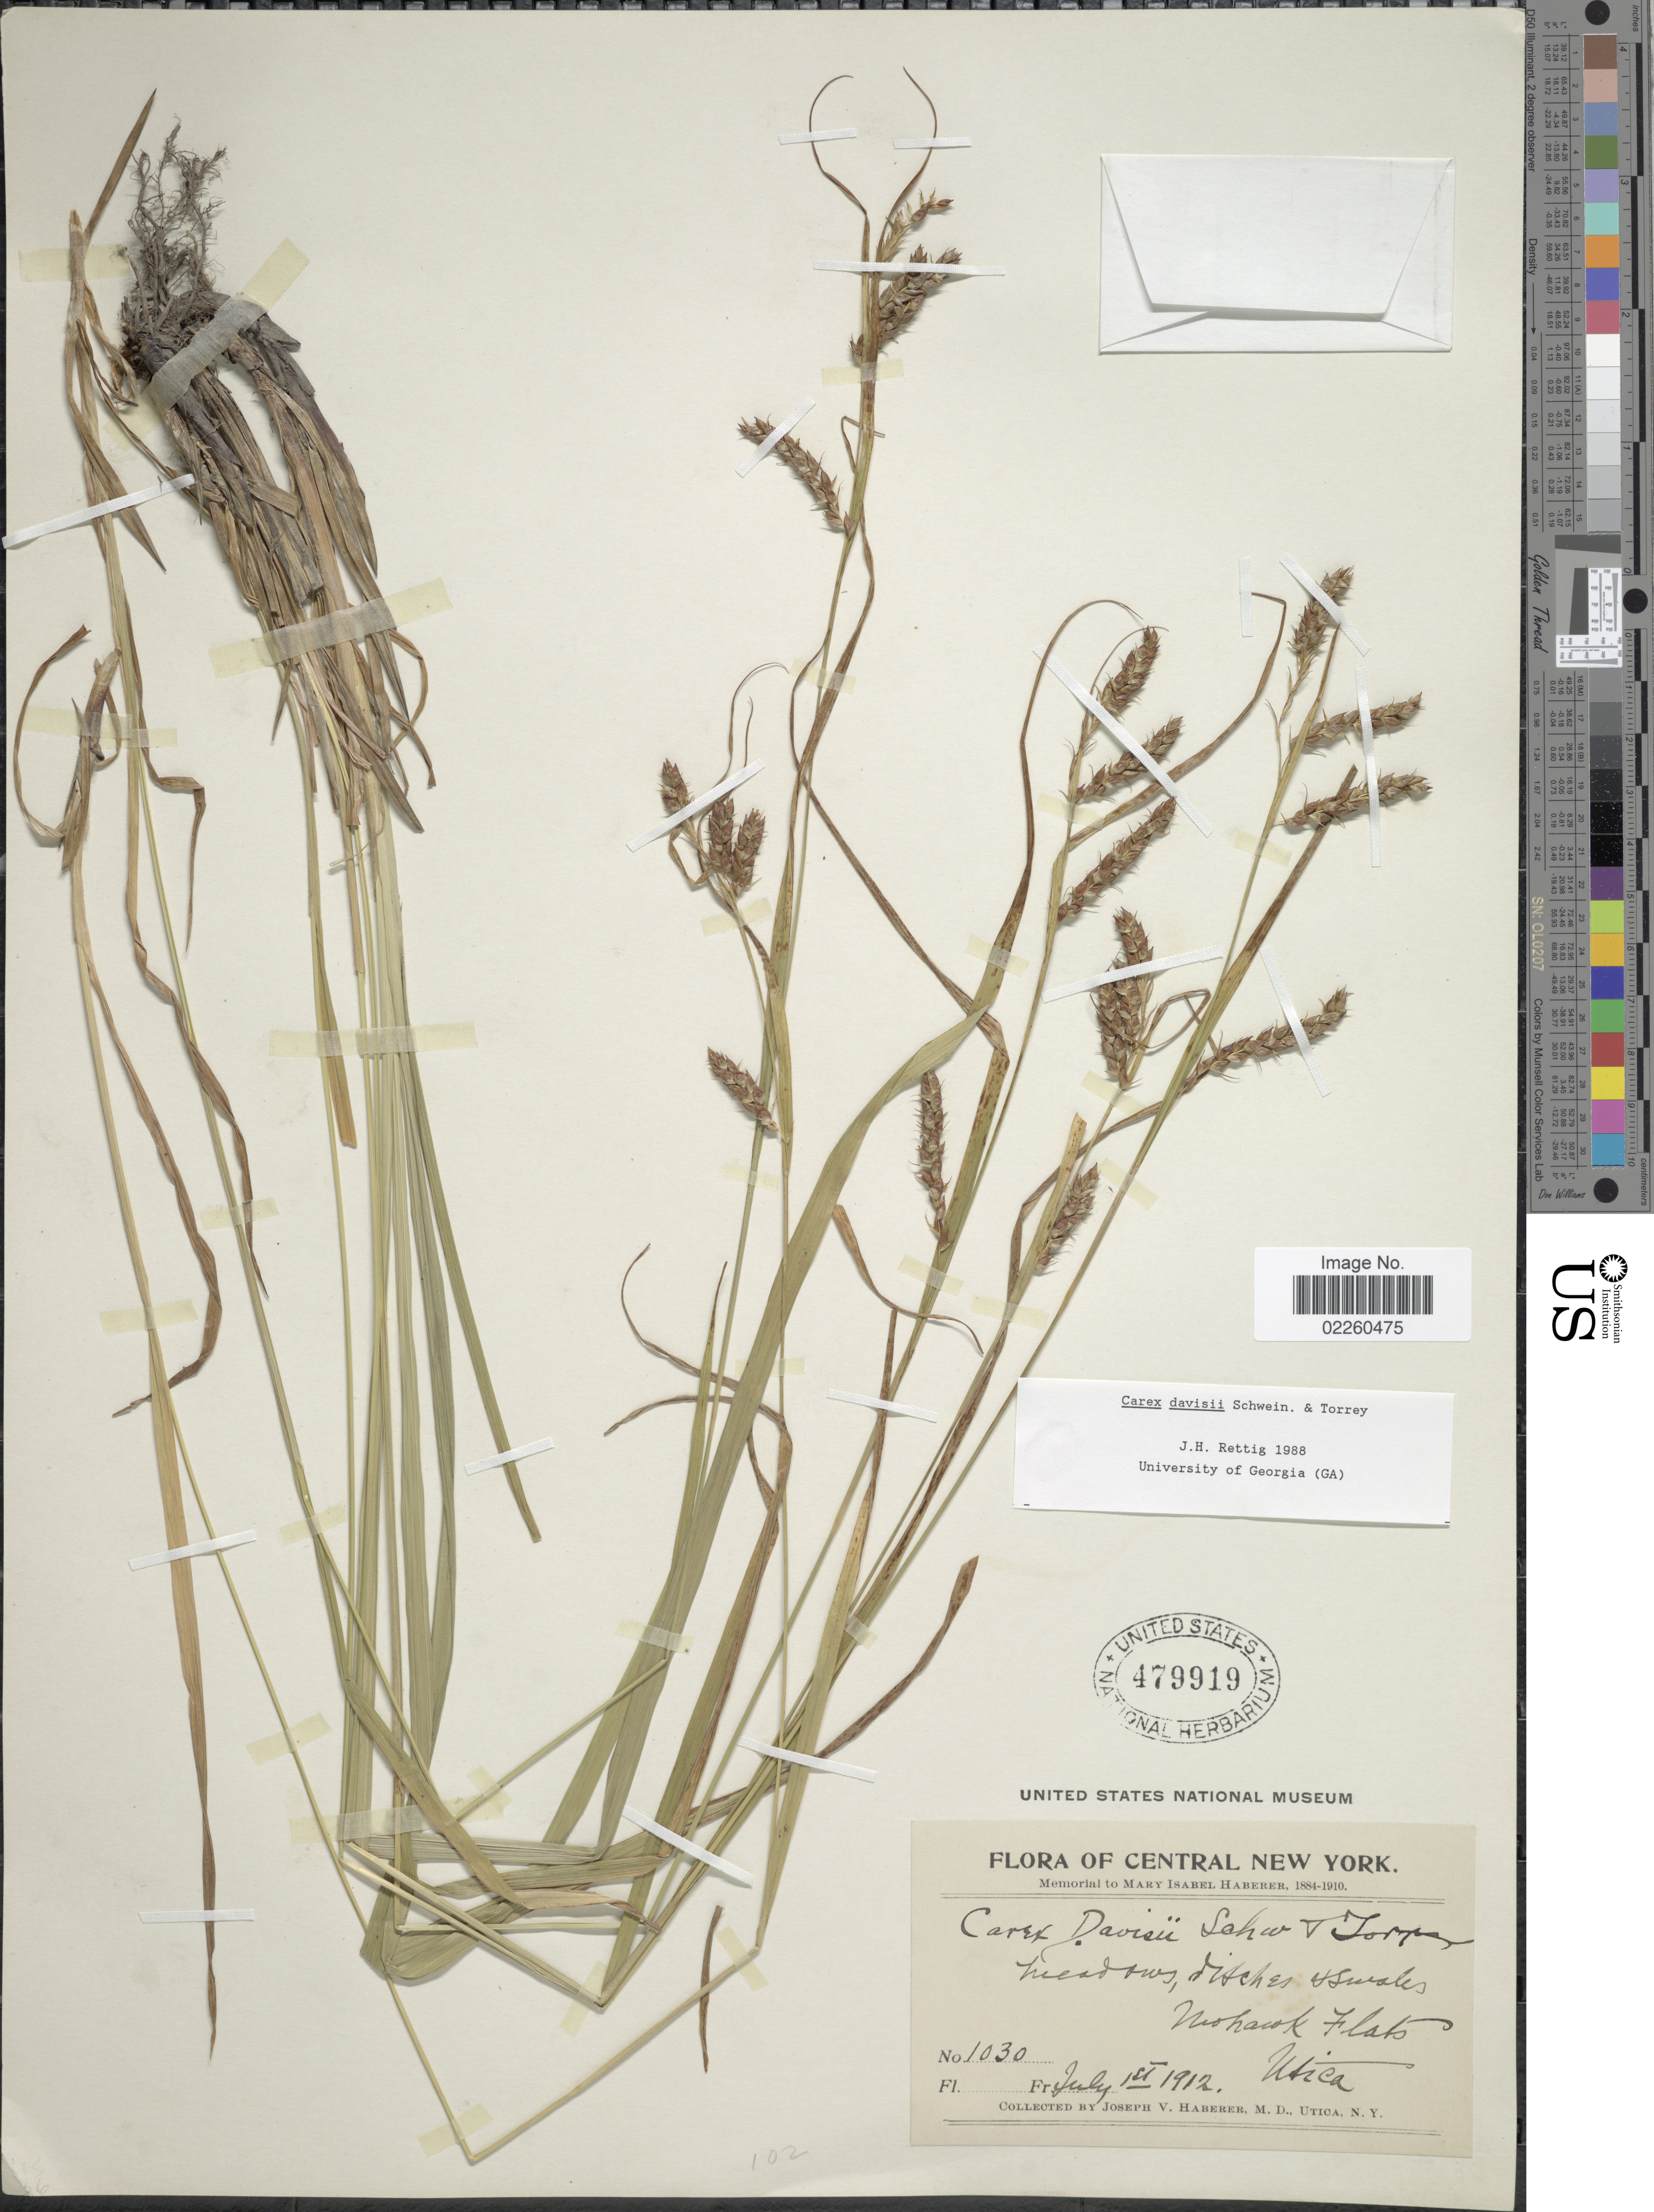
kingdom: Plantae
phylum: Tracheophyta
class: Liliopsida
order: Poales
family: Cyperaceae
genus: Carex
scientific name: Carex davisii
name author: Schwein. & Torr.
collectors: J. V. Haberer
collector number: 1030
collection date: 1912-07-01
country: United States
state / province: New York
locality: Central New York. Meadows, ditches + swales. Mohawk Flats Utica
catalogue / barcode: US 479919